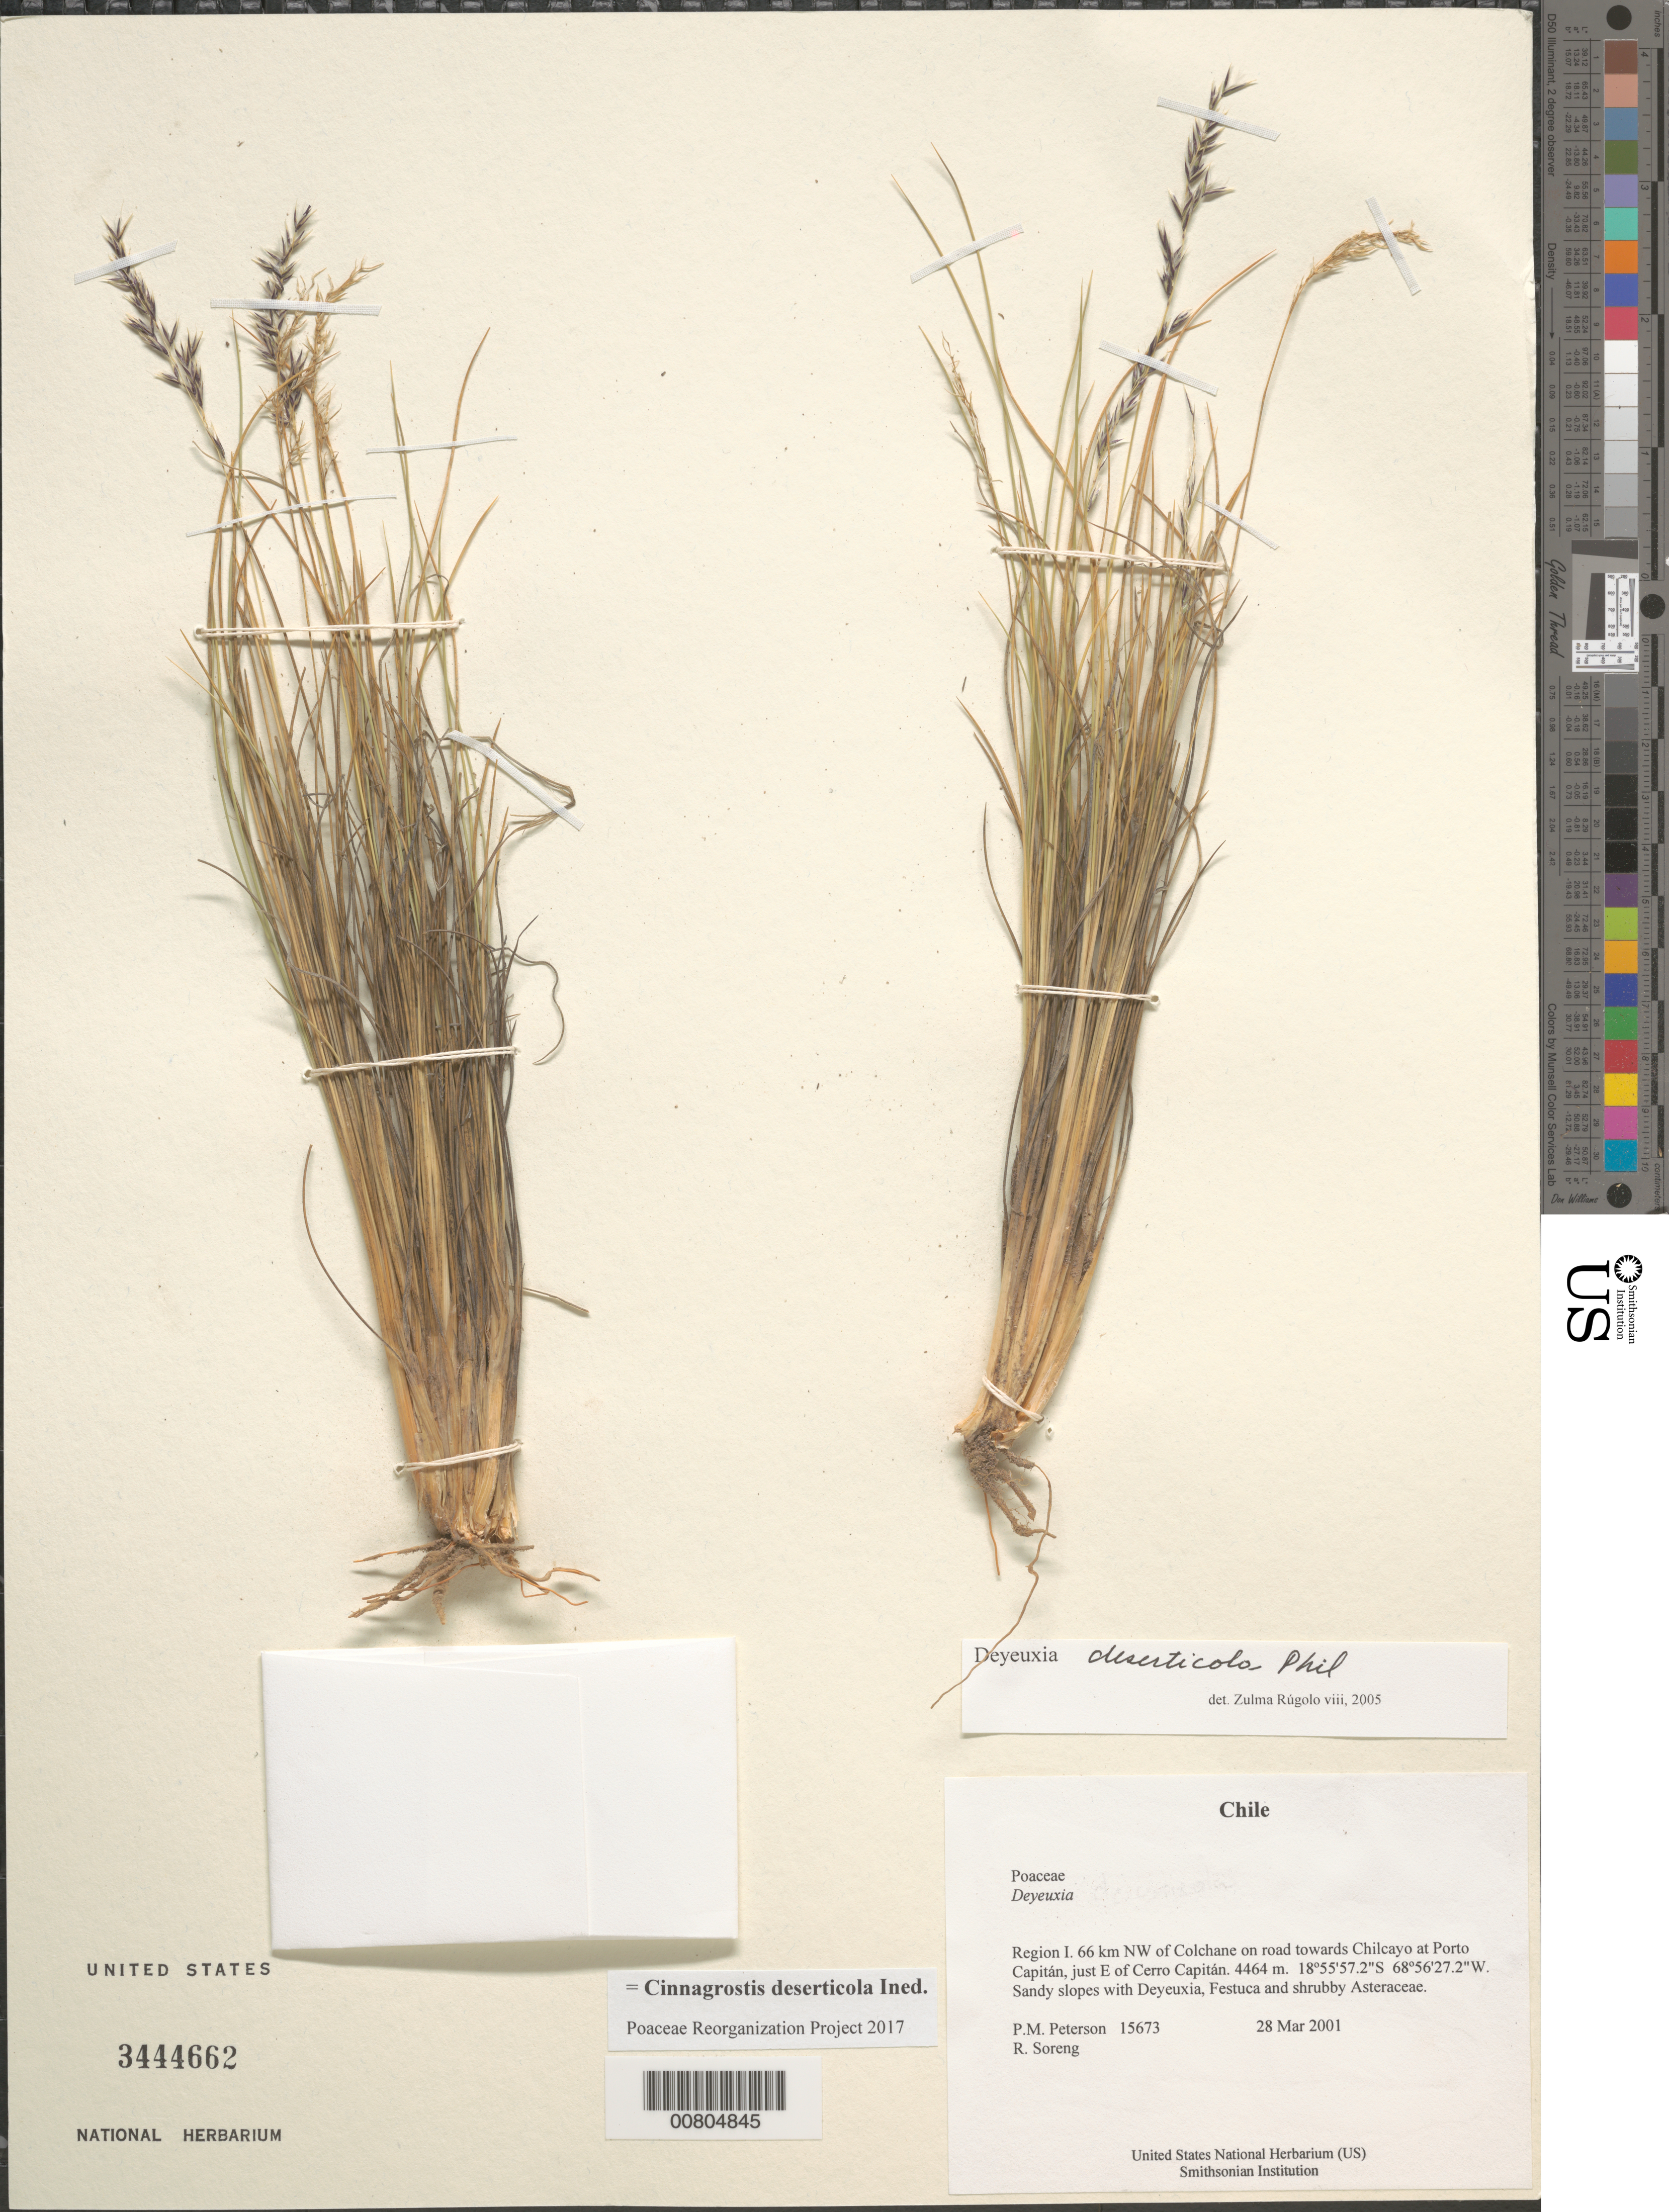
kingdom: Plantae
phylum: Tracheophyta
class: Liliopsida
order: Poales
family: Poaceae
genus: Cinnagrostis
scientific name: Cinnagrostis deserticola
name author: (Phil.) P.M. Peterson et al.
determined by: Poaceae Reorganization Project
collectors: P. M. Peterson & R. J. Soreng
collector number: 15673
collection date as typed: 28 Mar 2001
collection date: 2001-03-28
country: Chile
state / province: Tarapacá (I)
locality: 66 km NW of Colchane on road towards Chilcayo at Porto Capitán, just E of Cerro Capitán.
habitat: Sandy slopes with Deyeuxia, Festuca and shruby Asteraceae.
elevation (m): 4464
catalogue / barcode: US 3444662